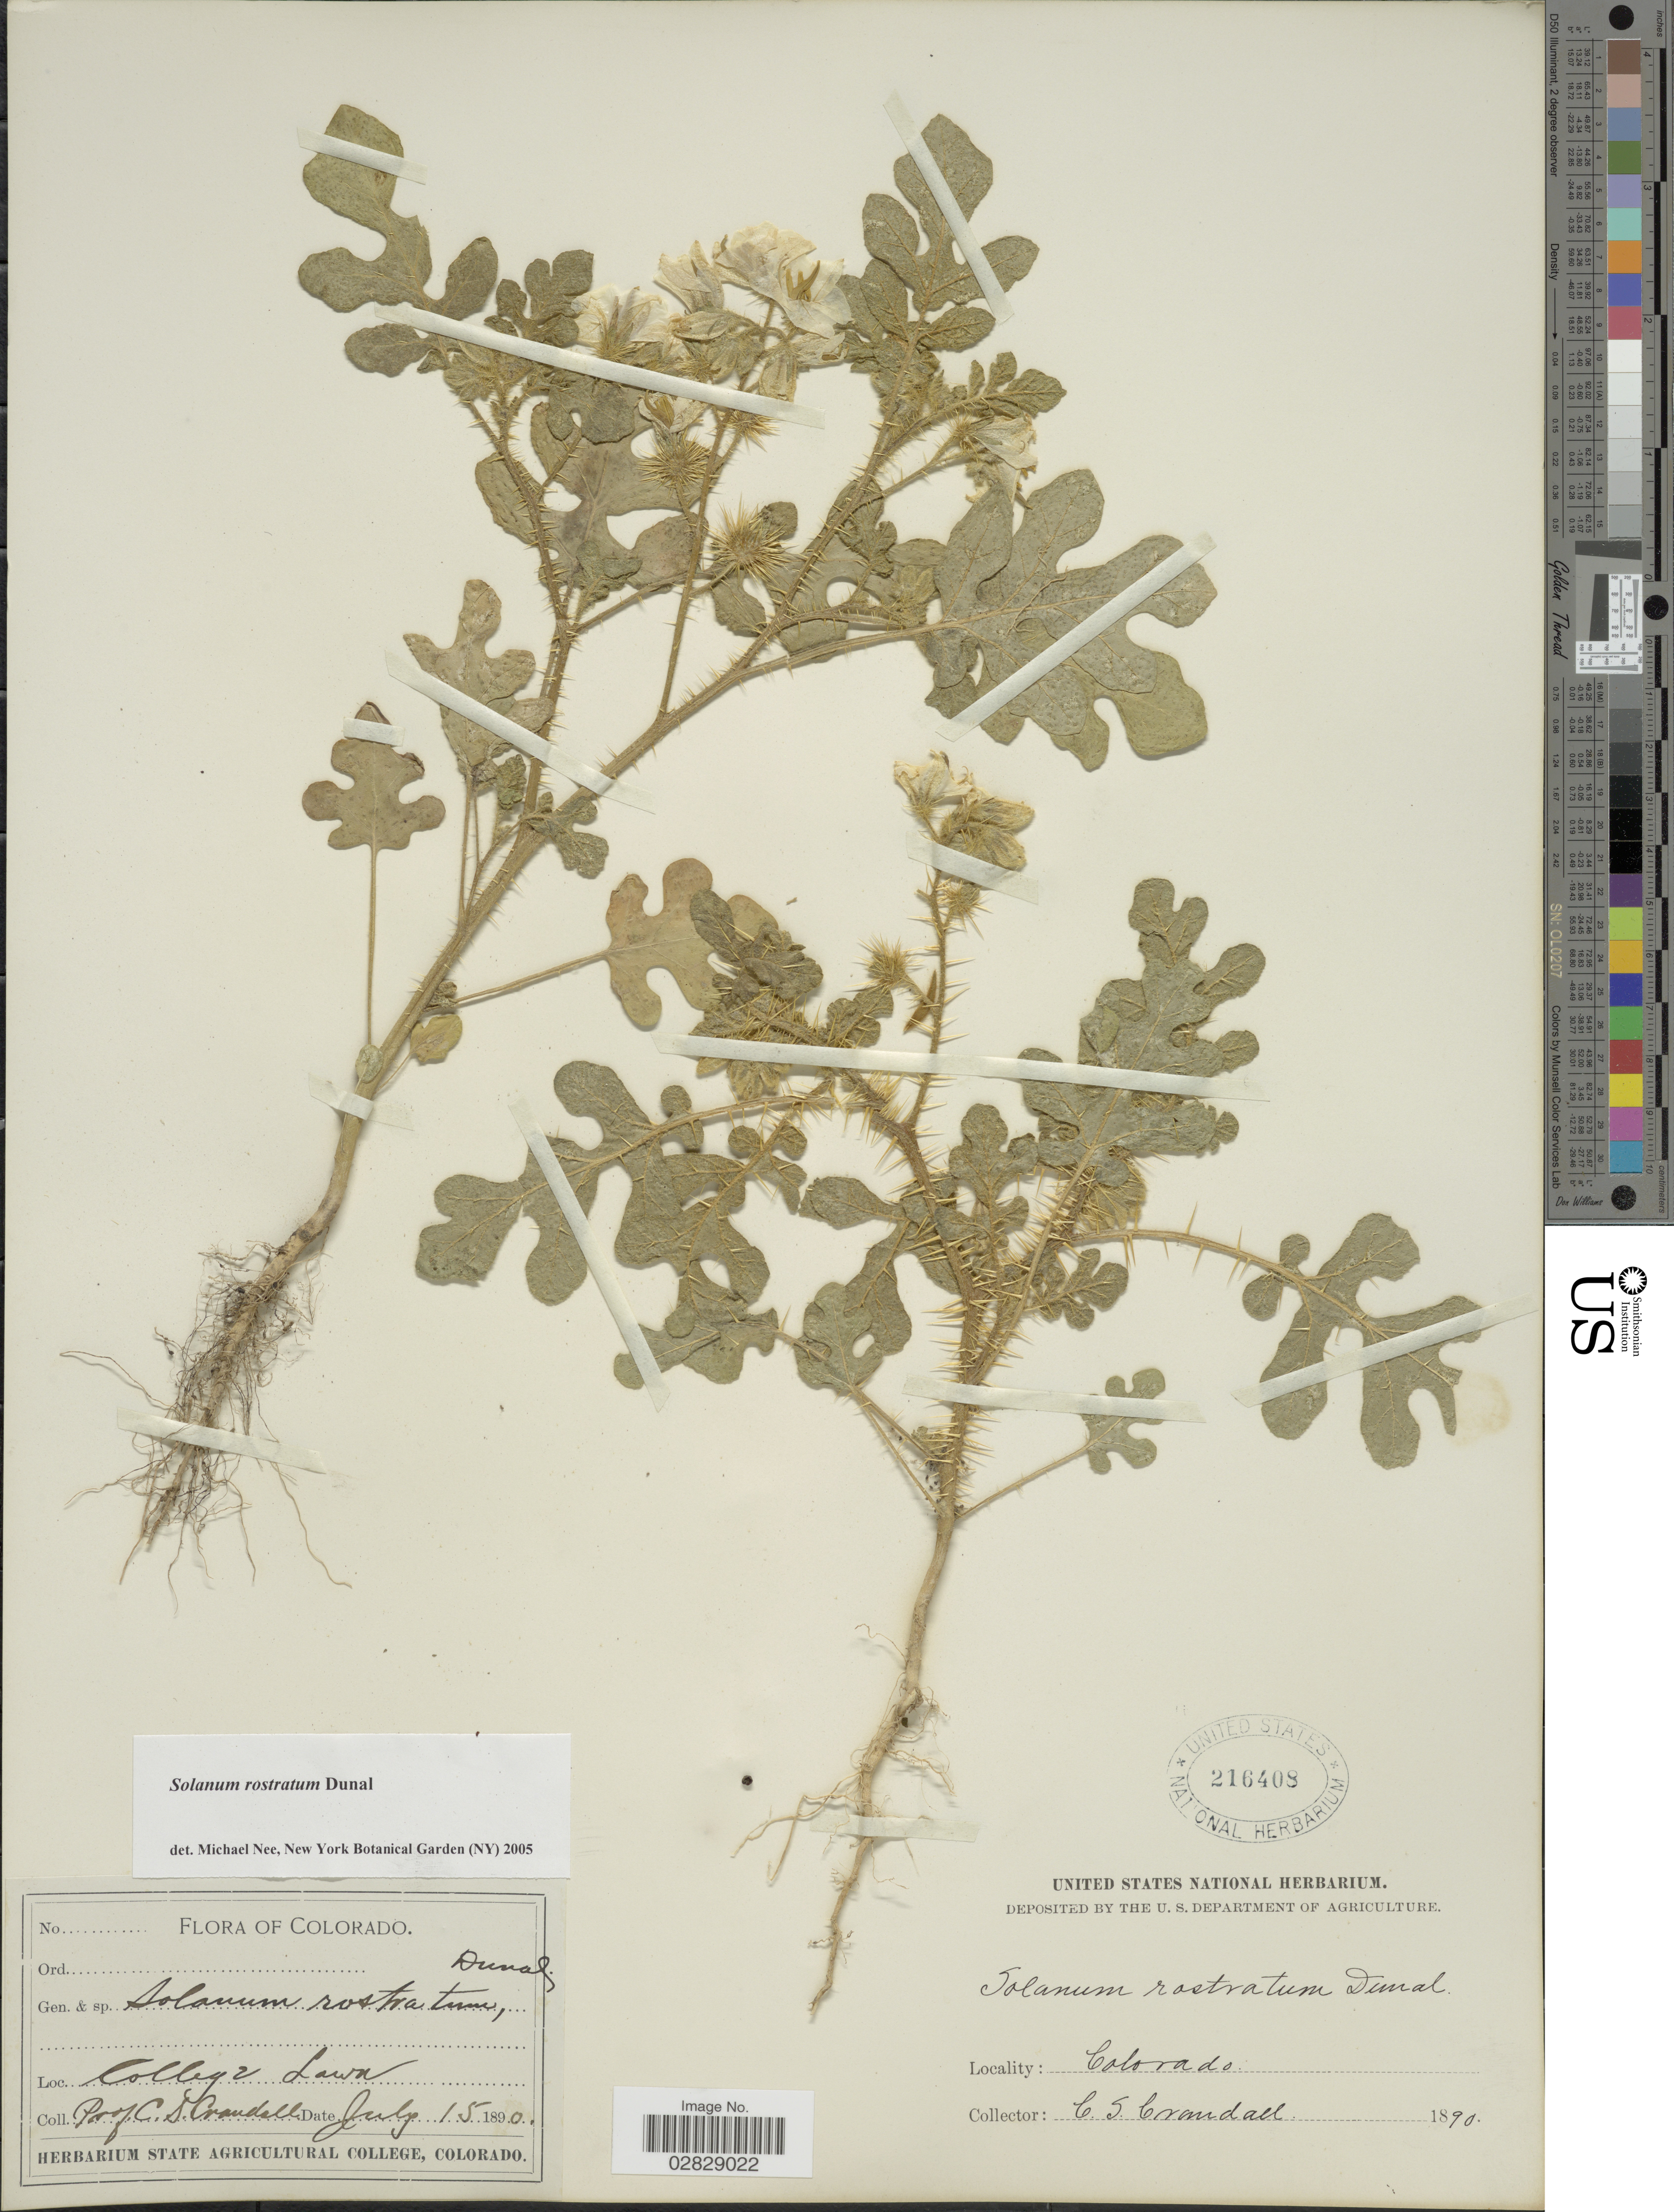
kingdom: Plantae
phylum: Tracheophyta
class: Magnoliopsida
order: Solanales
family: Solanaceae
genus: Solanum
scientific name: Solanum rostratum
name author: Dunal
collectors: C. Crandall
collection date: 1890-07-15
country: United States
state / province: Colorado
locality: College Lawn.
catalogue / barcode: US 216408